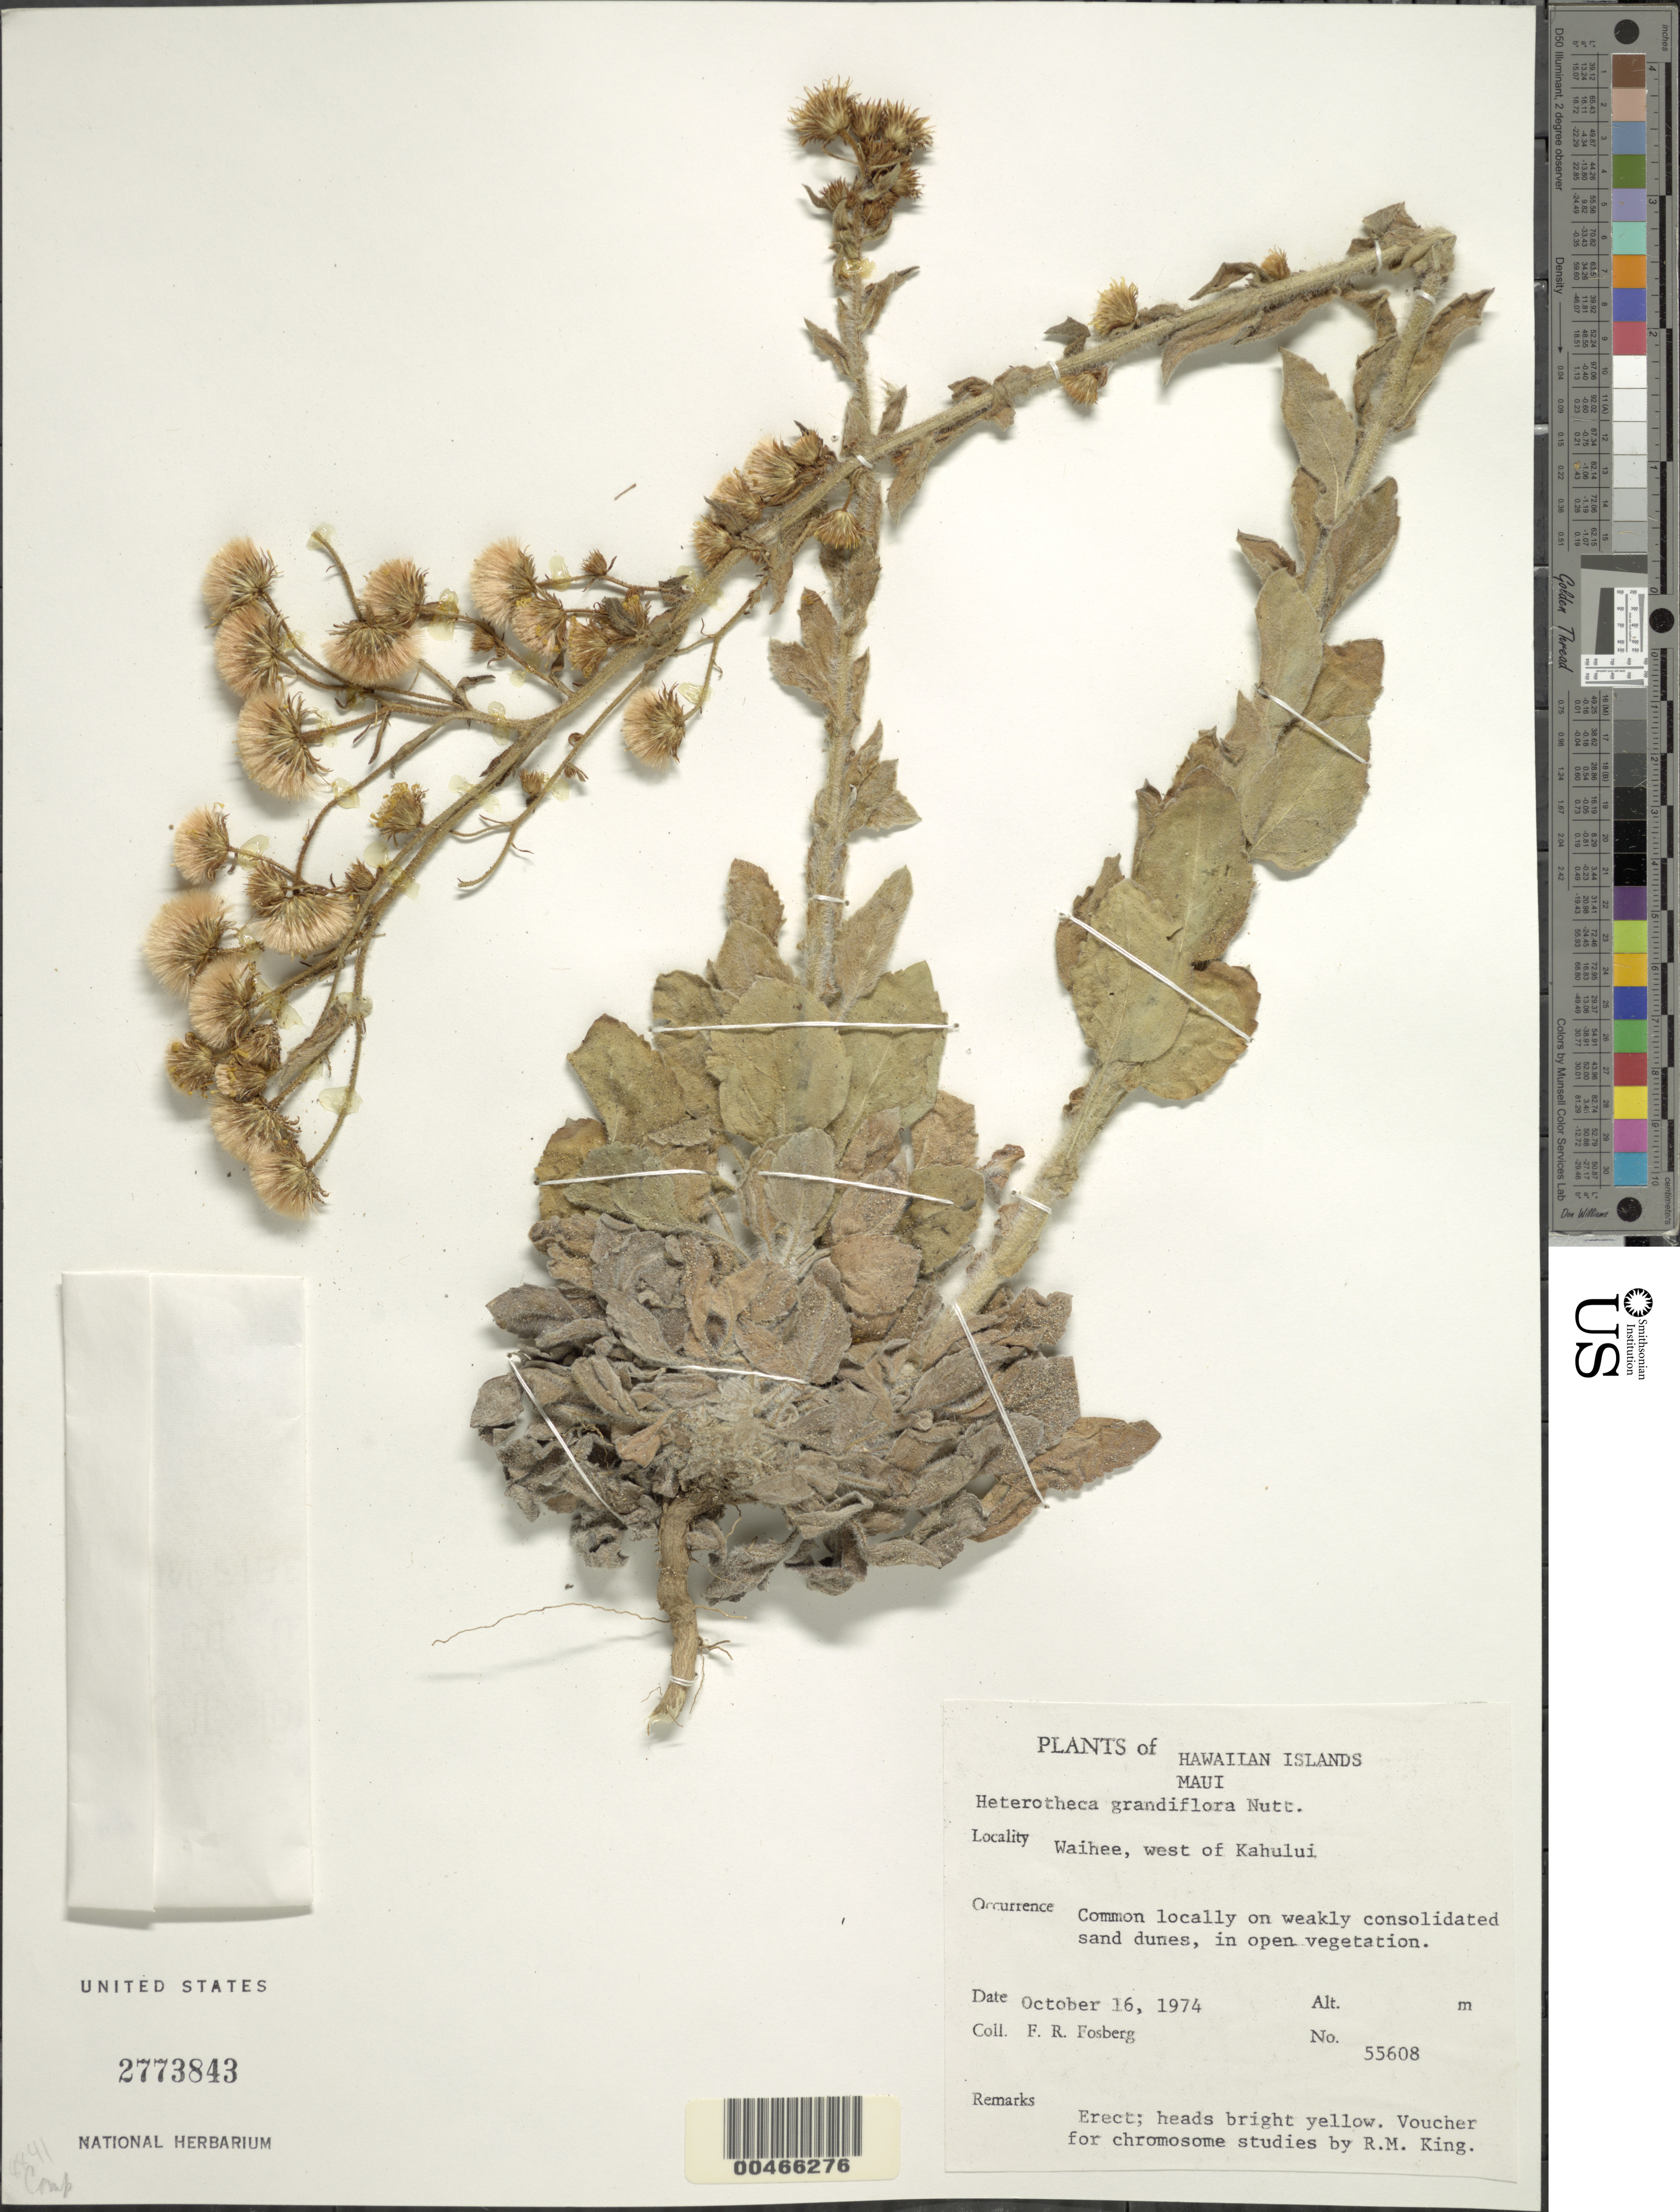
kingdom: Plantae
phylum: Tracheophyta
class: Magnoliopsida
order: Asterales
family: Asteraceae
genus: Heterotheca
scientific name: Heterotheca grandiflora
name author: Nutt.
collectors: F. R. Fosberg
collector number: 55608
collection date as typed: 16 Oct 1974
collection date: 1974-10-16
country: United States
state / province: Hawaii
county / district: Maui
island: Maui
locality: Waihee, W of Kahului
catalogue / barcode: US 2773843